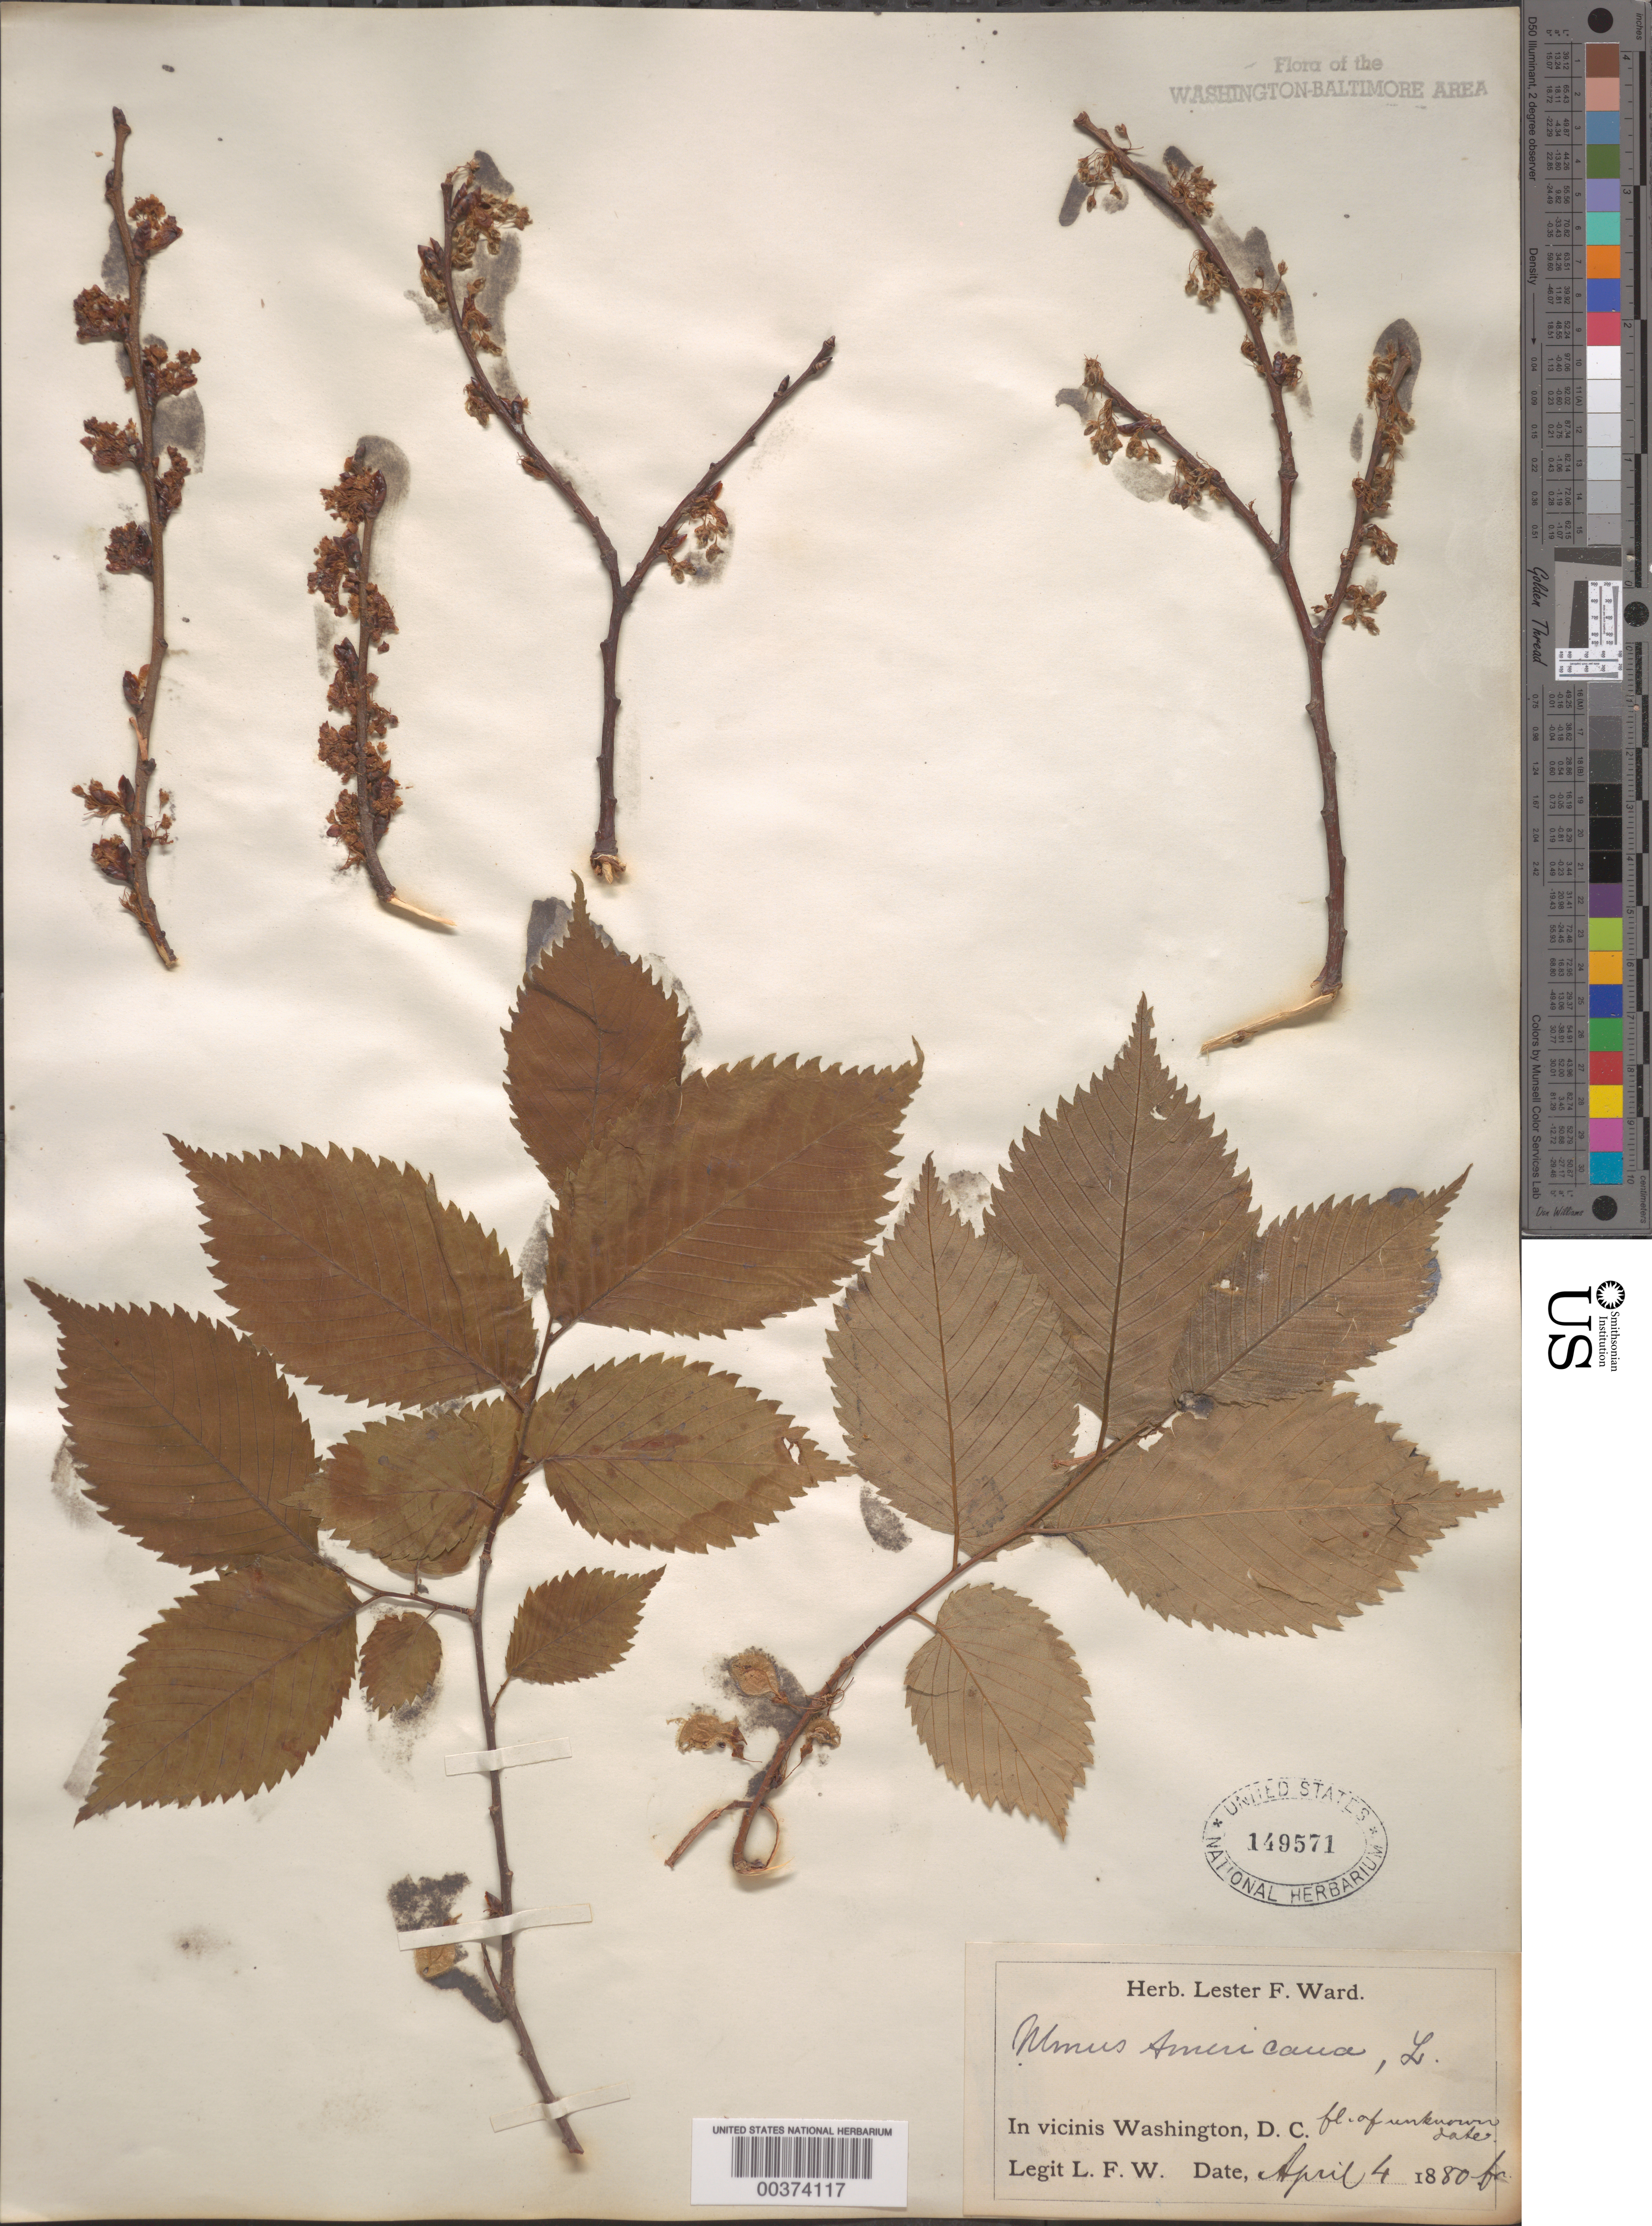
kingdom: Plantae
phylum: Tracheophyta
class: Magnoliopsida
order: Rosales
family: Ulmaceae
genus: Ulmus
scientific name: Ulmus americana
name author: L.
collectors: L. F. Ward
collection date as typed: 04 Apr 1880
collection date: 1880-04-04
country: United States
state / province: District of Columbia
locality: Washington DC area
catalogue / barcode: US 149571